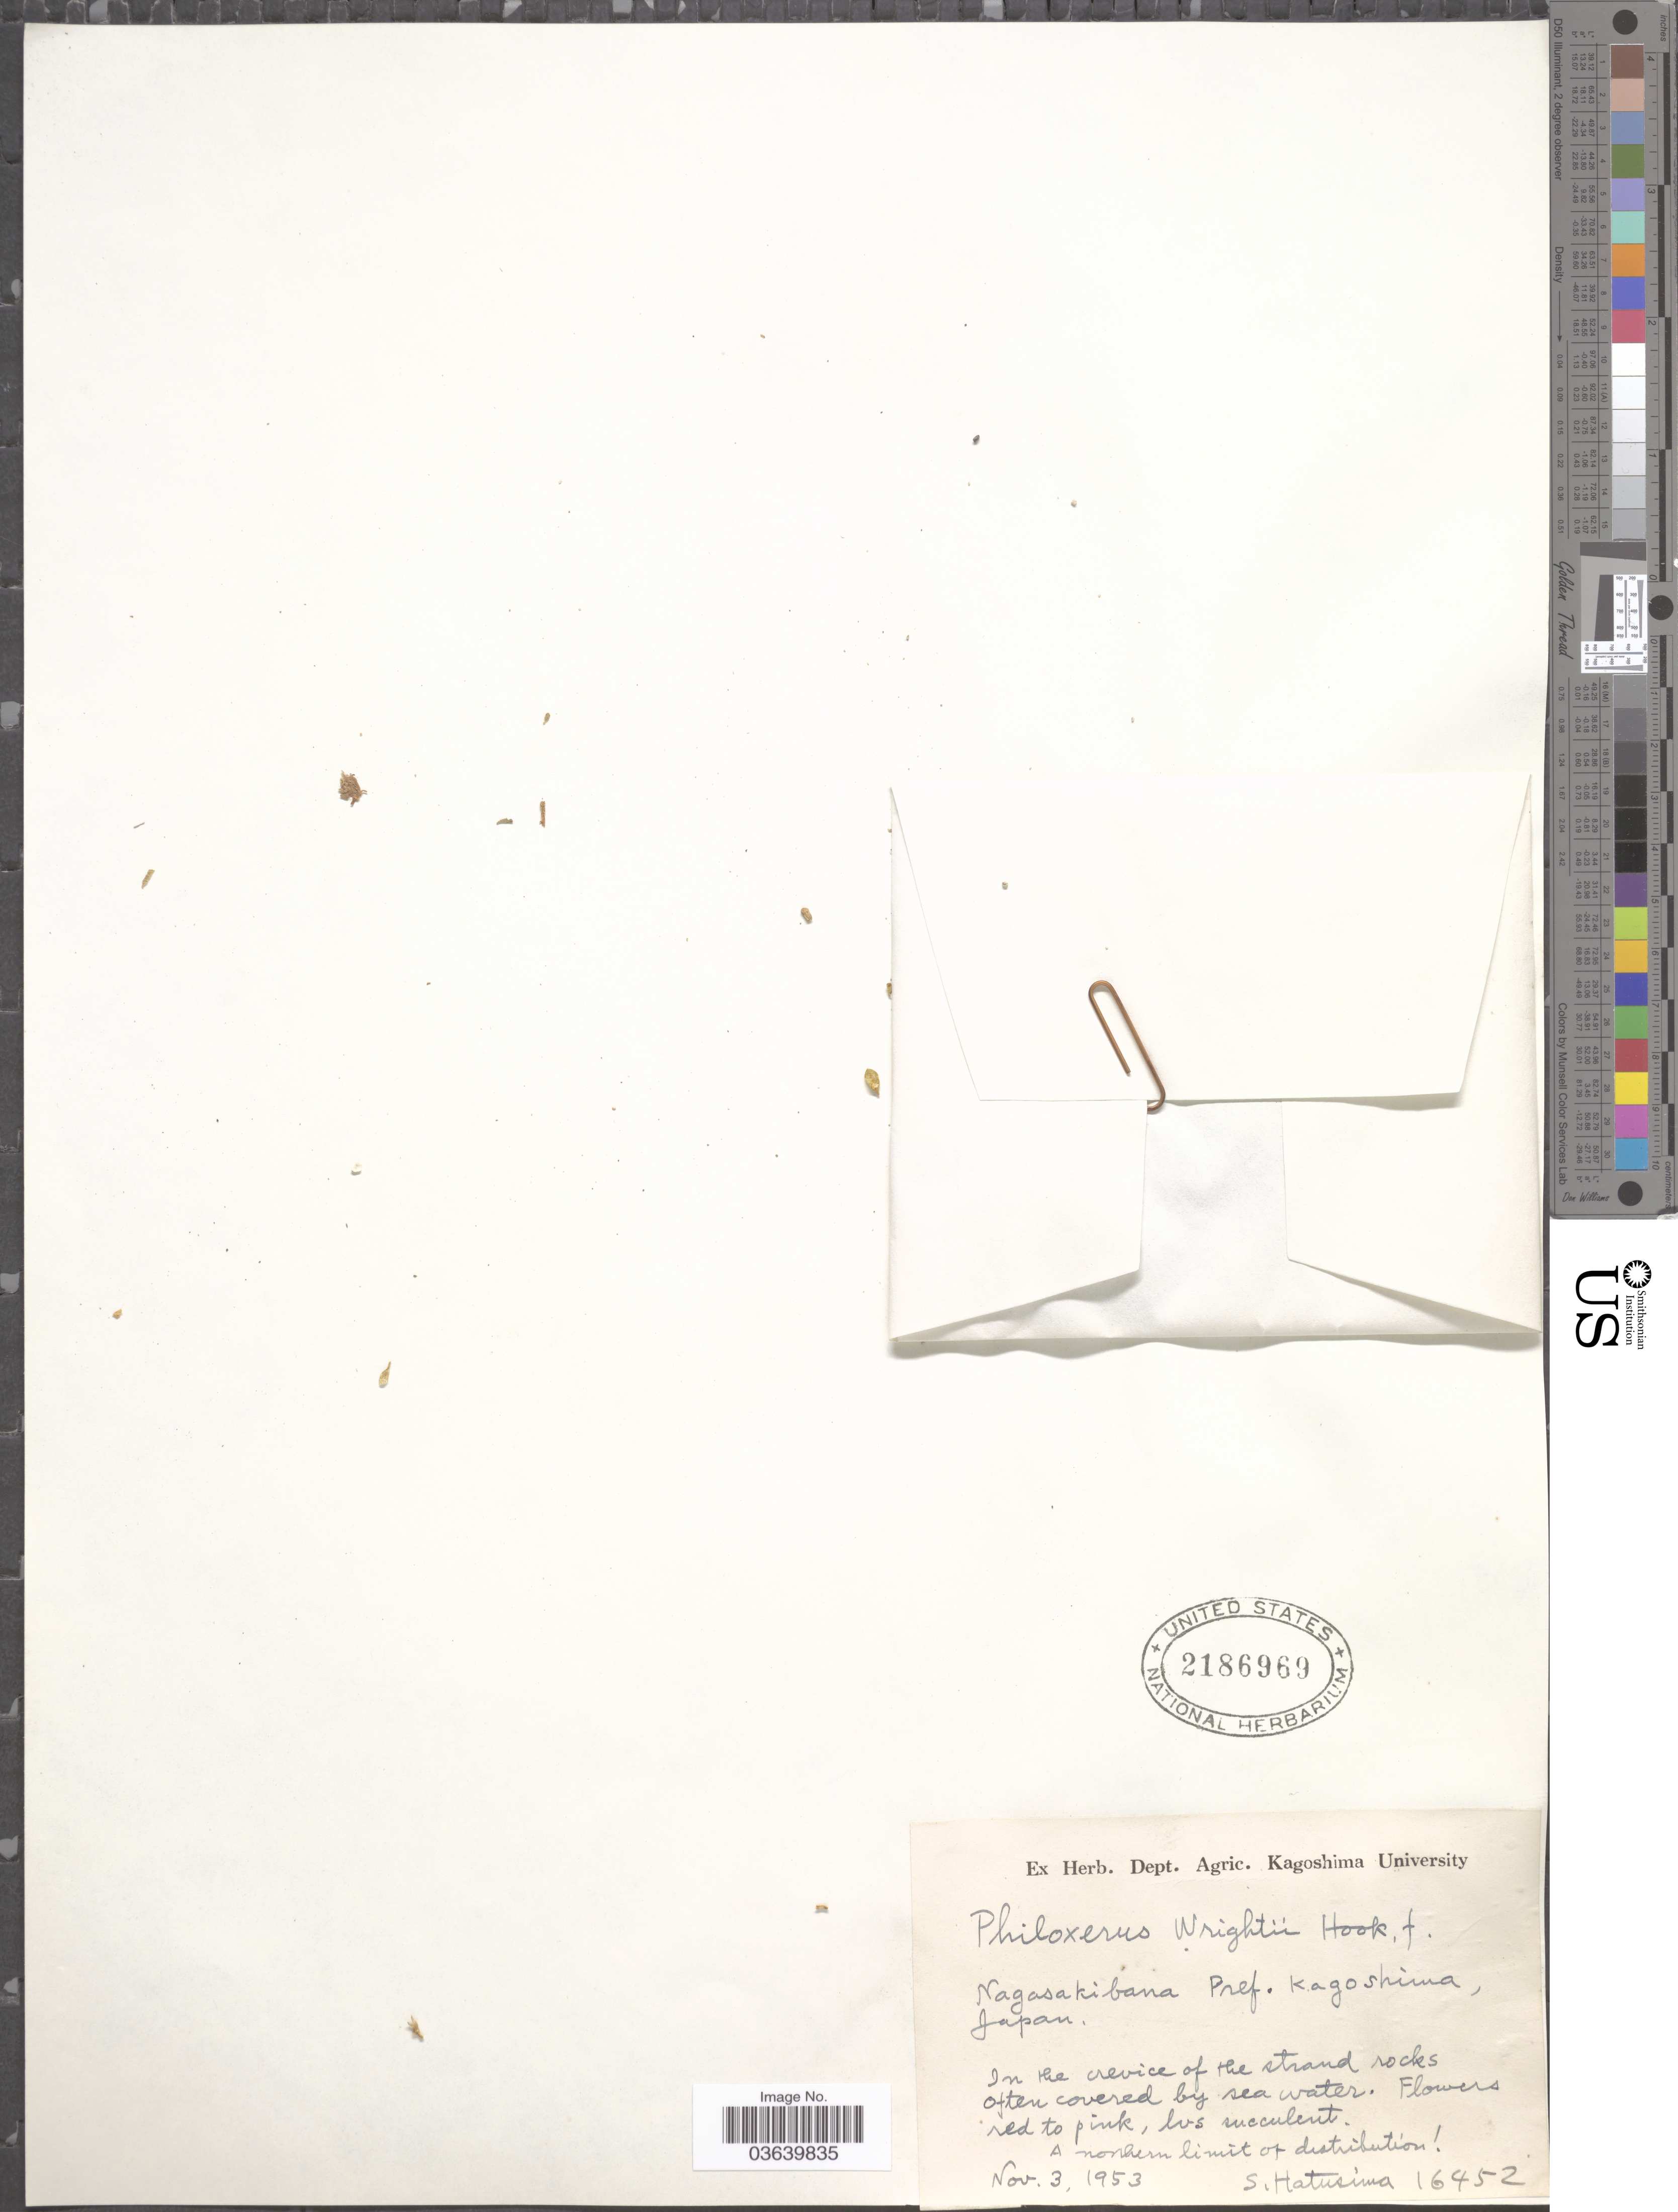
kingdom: Plantae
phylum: Tracheophyta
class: Magnoliopsida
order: Caryophyllales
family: Amaranthaceae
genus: Gomphrena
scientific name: Gomphrena wrightii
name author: (Hook. f. ex Maxim.) T. Ortuño & Borsch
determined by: Strong, Mark T., (BOT), Smithsonian Institution - National Museum of Natural History (UNITED STATES)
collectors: S. Hatusima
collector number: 16452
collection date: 1953-11-03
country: Japan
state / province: Kagosima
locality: Nagasakibana, Pref. Kagoshima.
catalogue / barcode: US 2186969